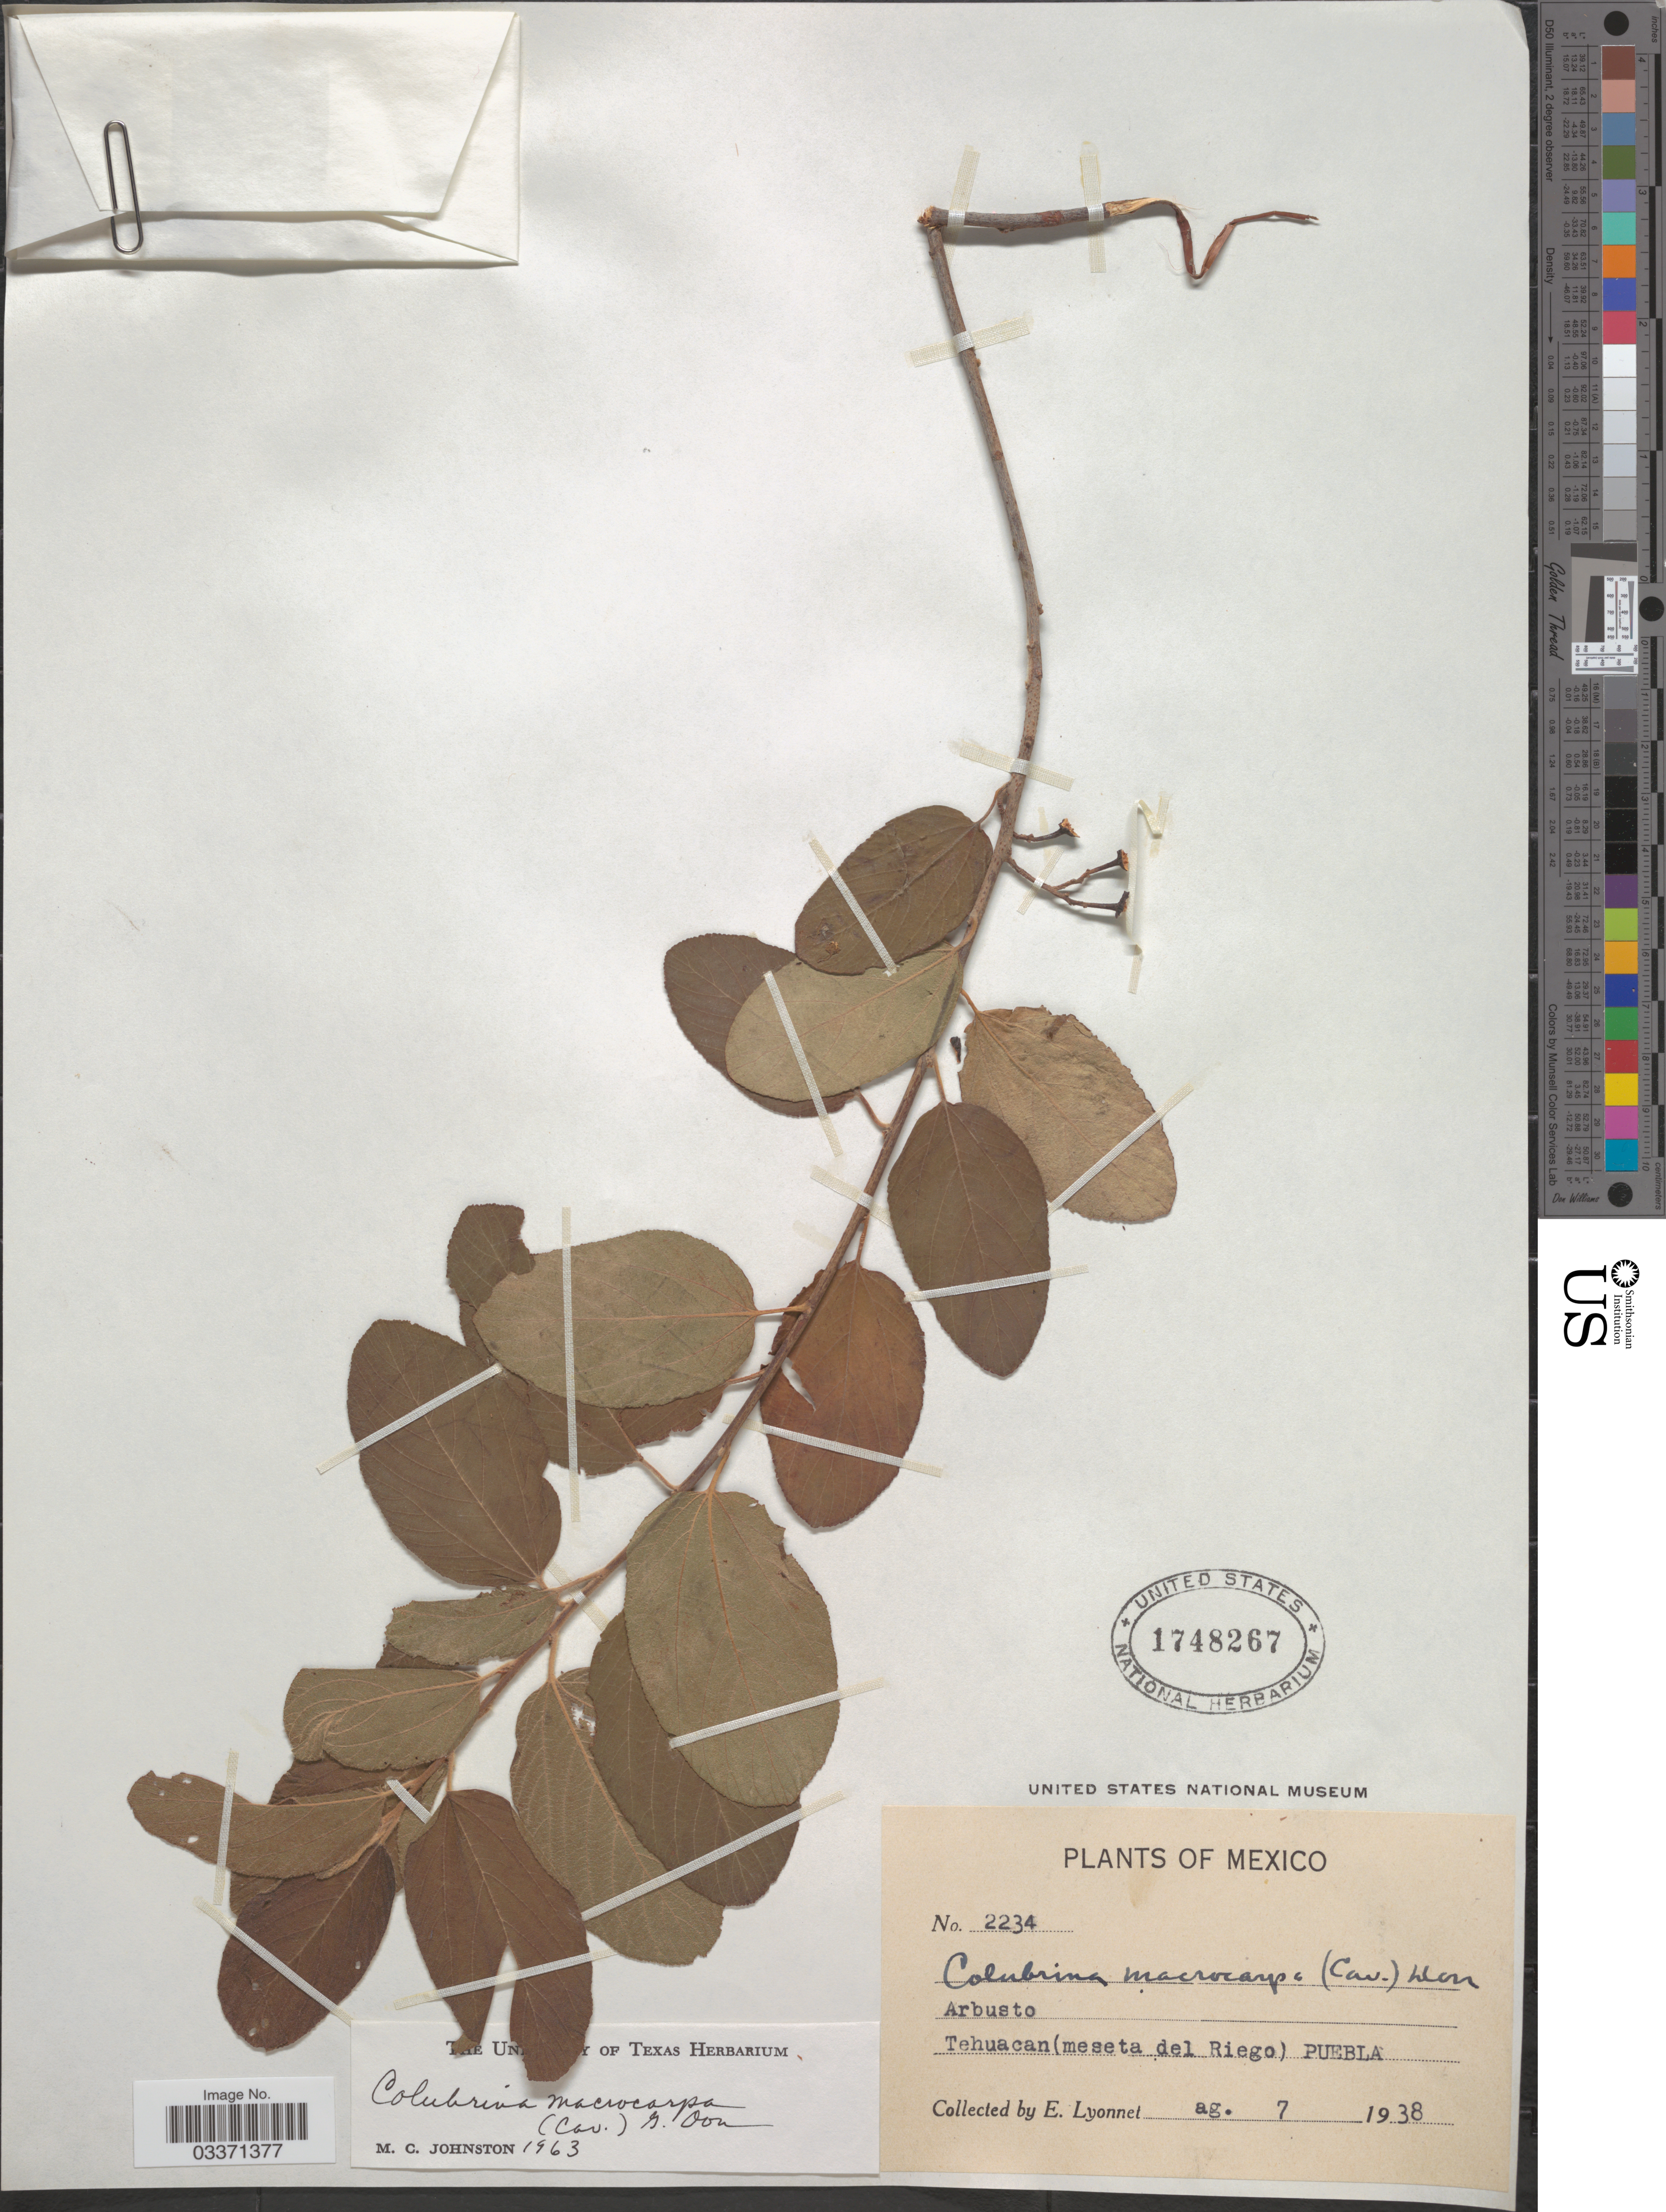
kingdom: Plantae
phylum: Tracheophyta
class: Magnoliopsida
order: Rosales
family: Rhamnaceae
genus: Colubrina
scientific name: Colubrina macrocarpa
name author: (Cav.) G. Don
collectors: E. Lyonnet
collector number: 2234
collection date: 1938-08-07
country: Mexico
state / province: Puebla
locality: Tehuacan (meseta del Riego).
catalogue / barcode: US 1748267